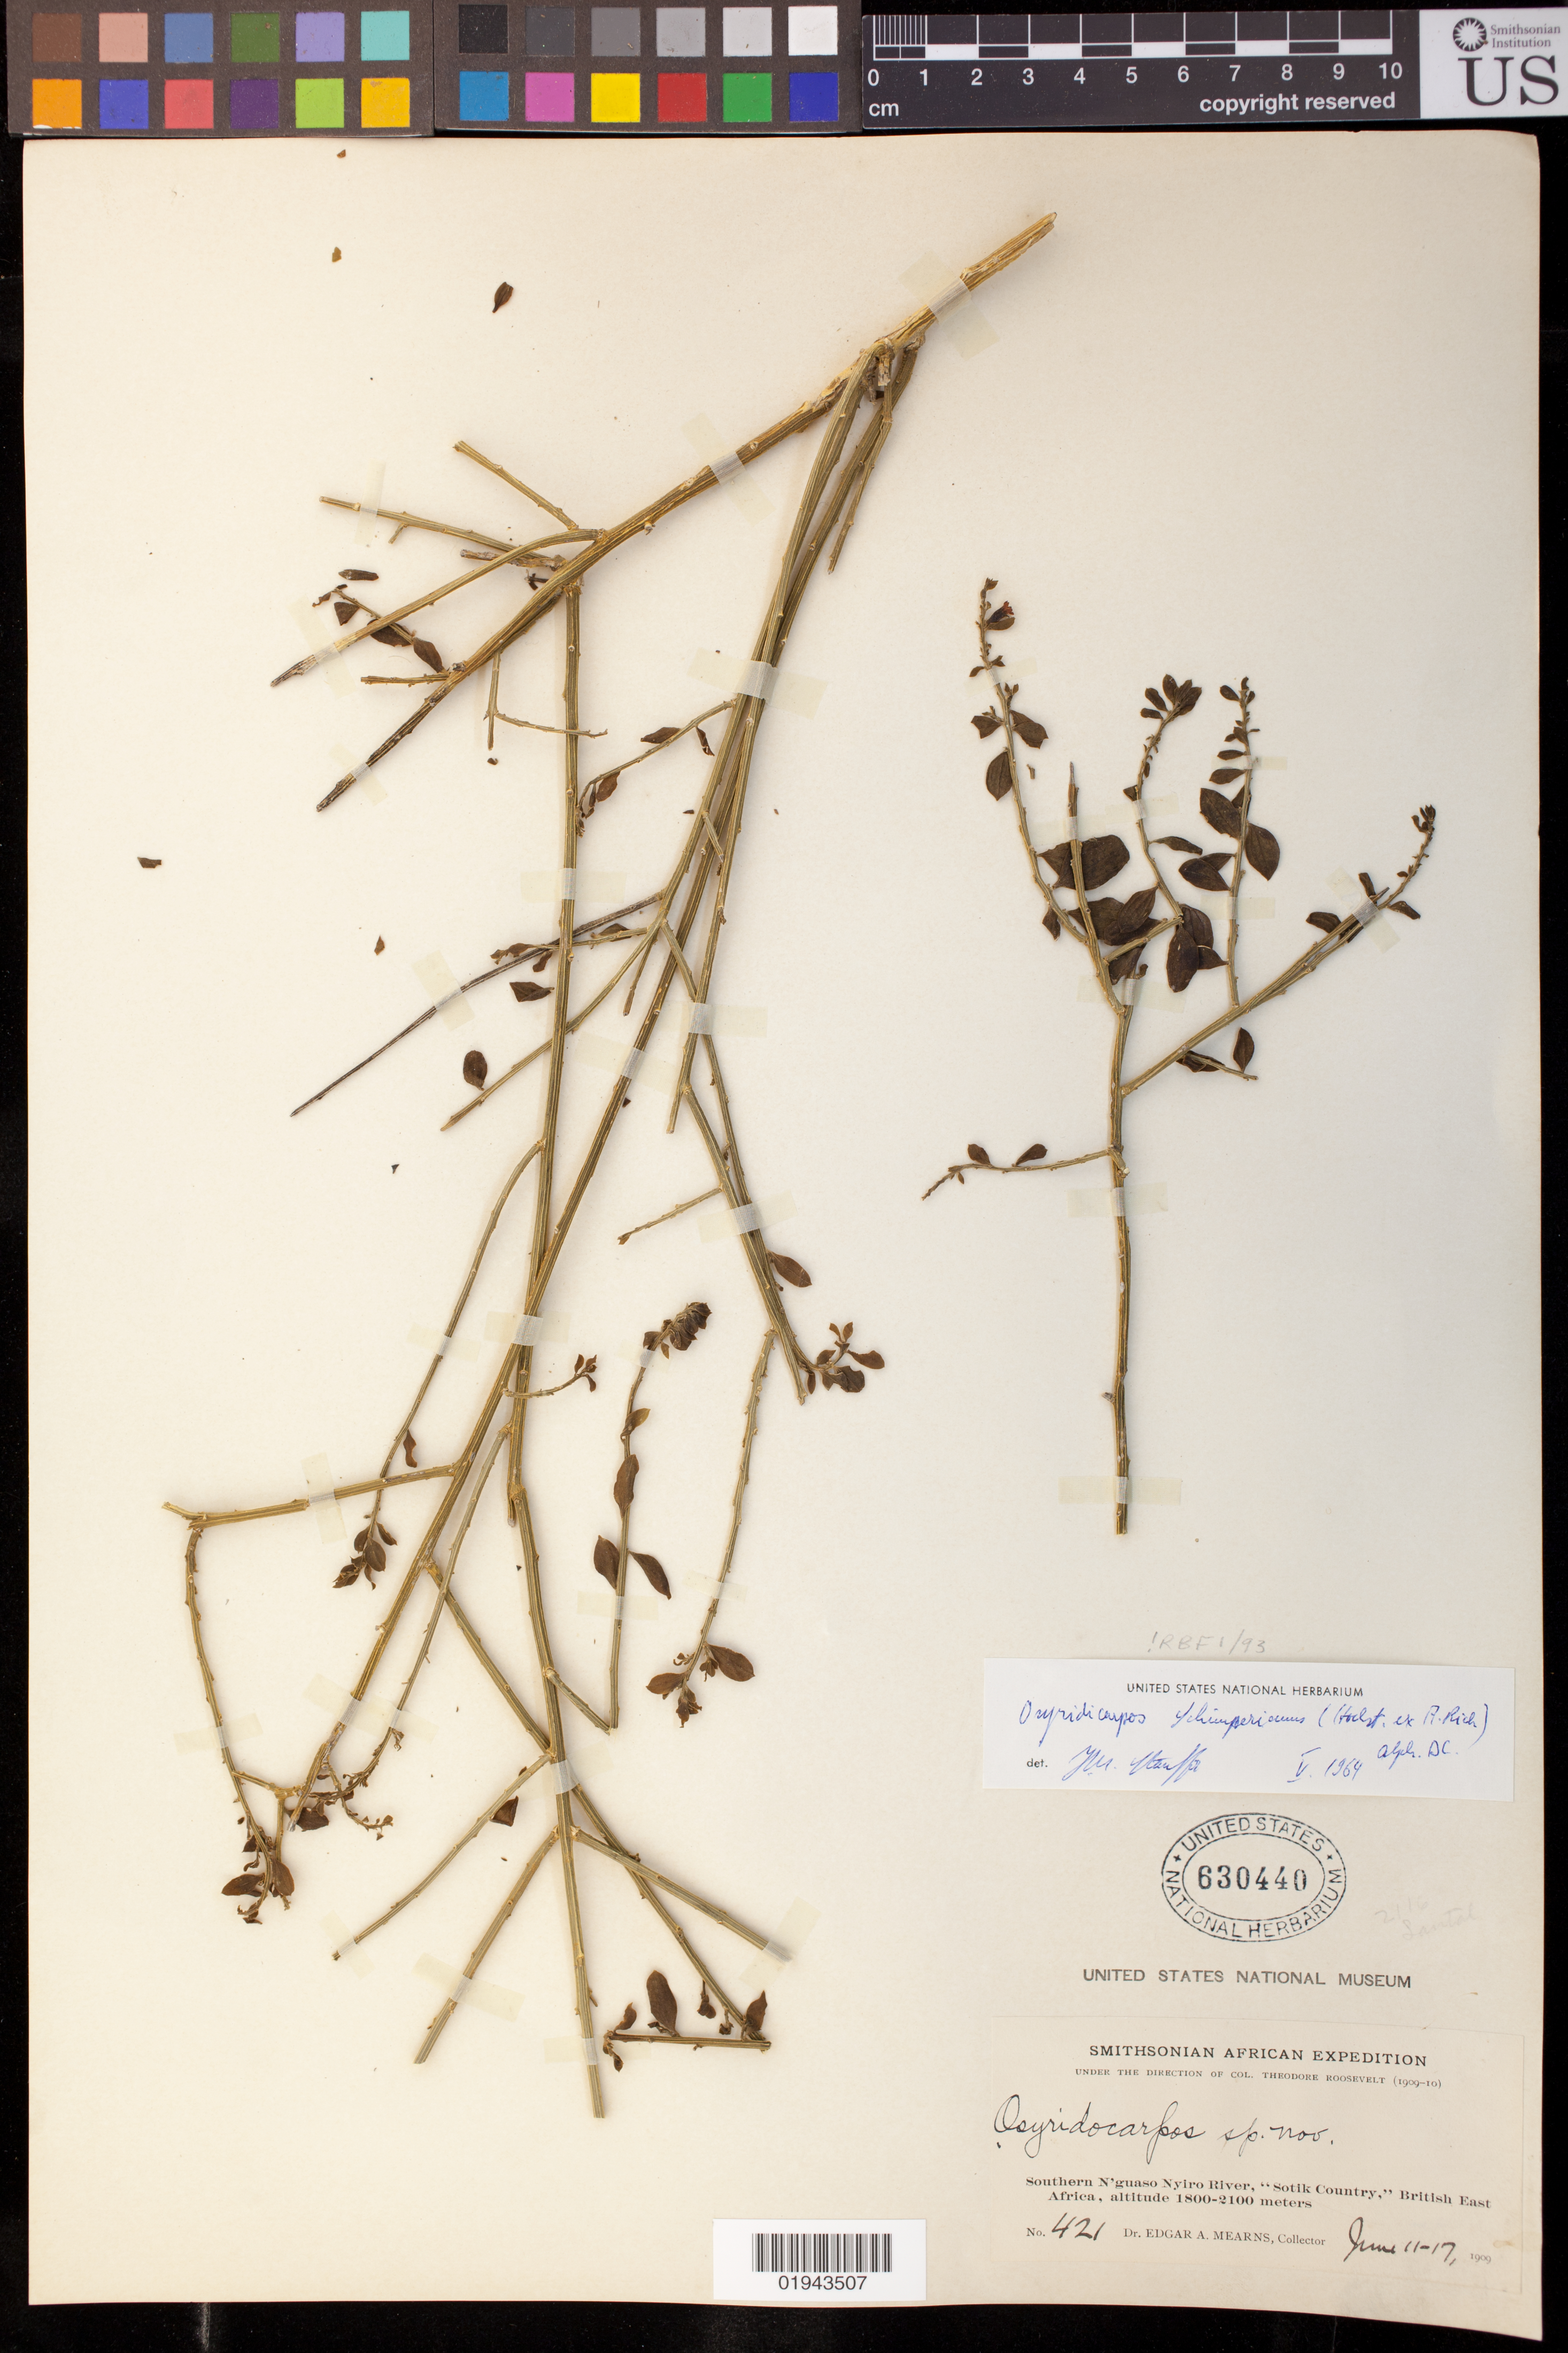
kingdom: Plantae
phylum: Tracheophyta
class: Magnoliopsida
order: Santalales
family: Thesiaceae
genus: Osyridicarpos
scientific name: Osyridicarpos schimperianus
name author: (Hochst. ex A. Rich.) A. DC.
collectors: E. A. Mearns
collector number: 421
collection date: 1909-06-11/1909-06-17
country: Kenya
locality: Southern N'guaso Nyiro River, Sotik Country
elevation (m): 1800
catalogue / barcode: US 630440